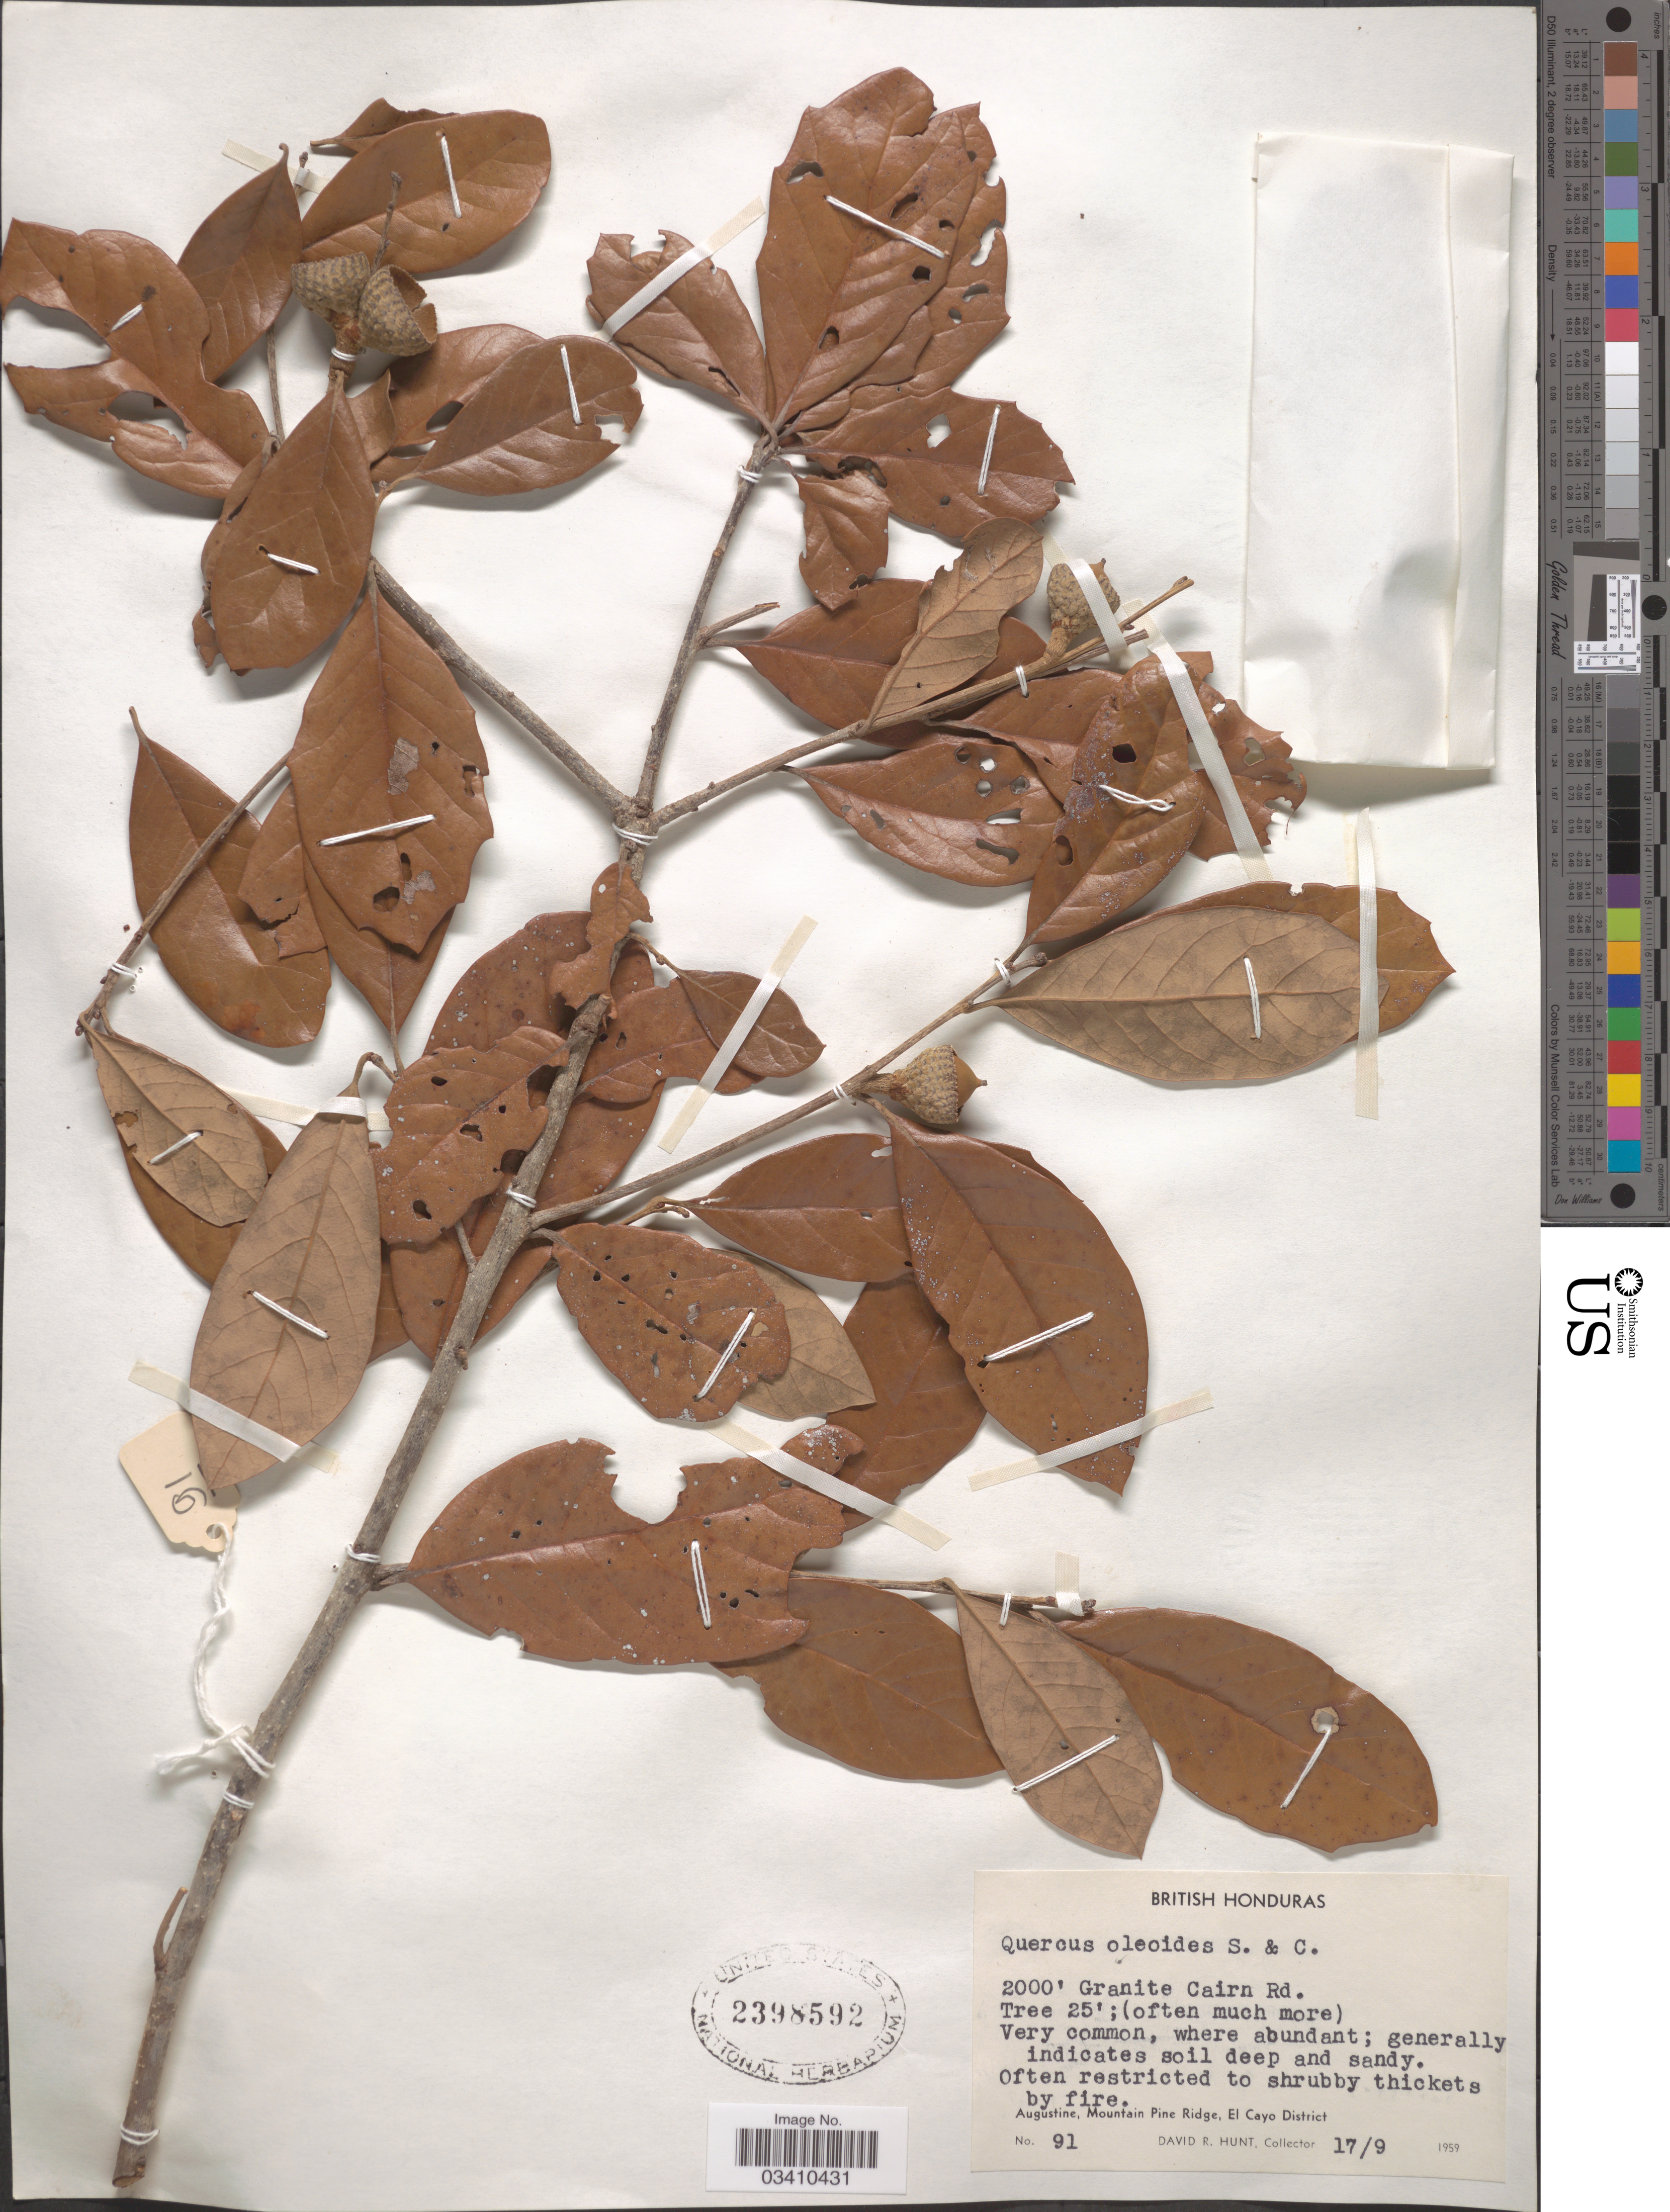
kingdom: Plantae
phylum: Tracheophyta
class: Magnoliopsida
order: Fagales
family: Fagaceae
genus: Quercus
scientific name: Quercus oleoides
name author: Schltdl. & Cham.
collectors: D. R. Hunt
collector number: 91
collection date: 1959-09-17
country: Belize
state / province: Cayo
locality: Granite Cairn Rd. Augustine, Mountain Pine Ridge, El Cayo District.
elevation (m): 610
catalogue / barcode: US 2398592